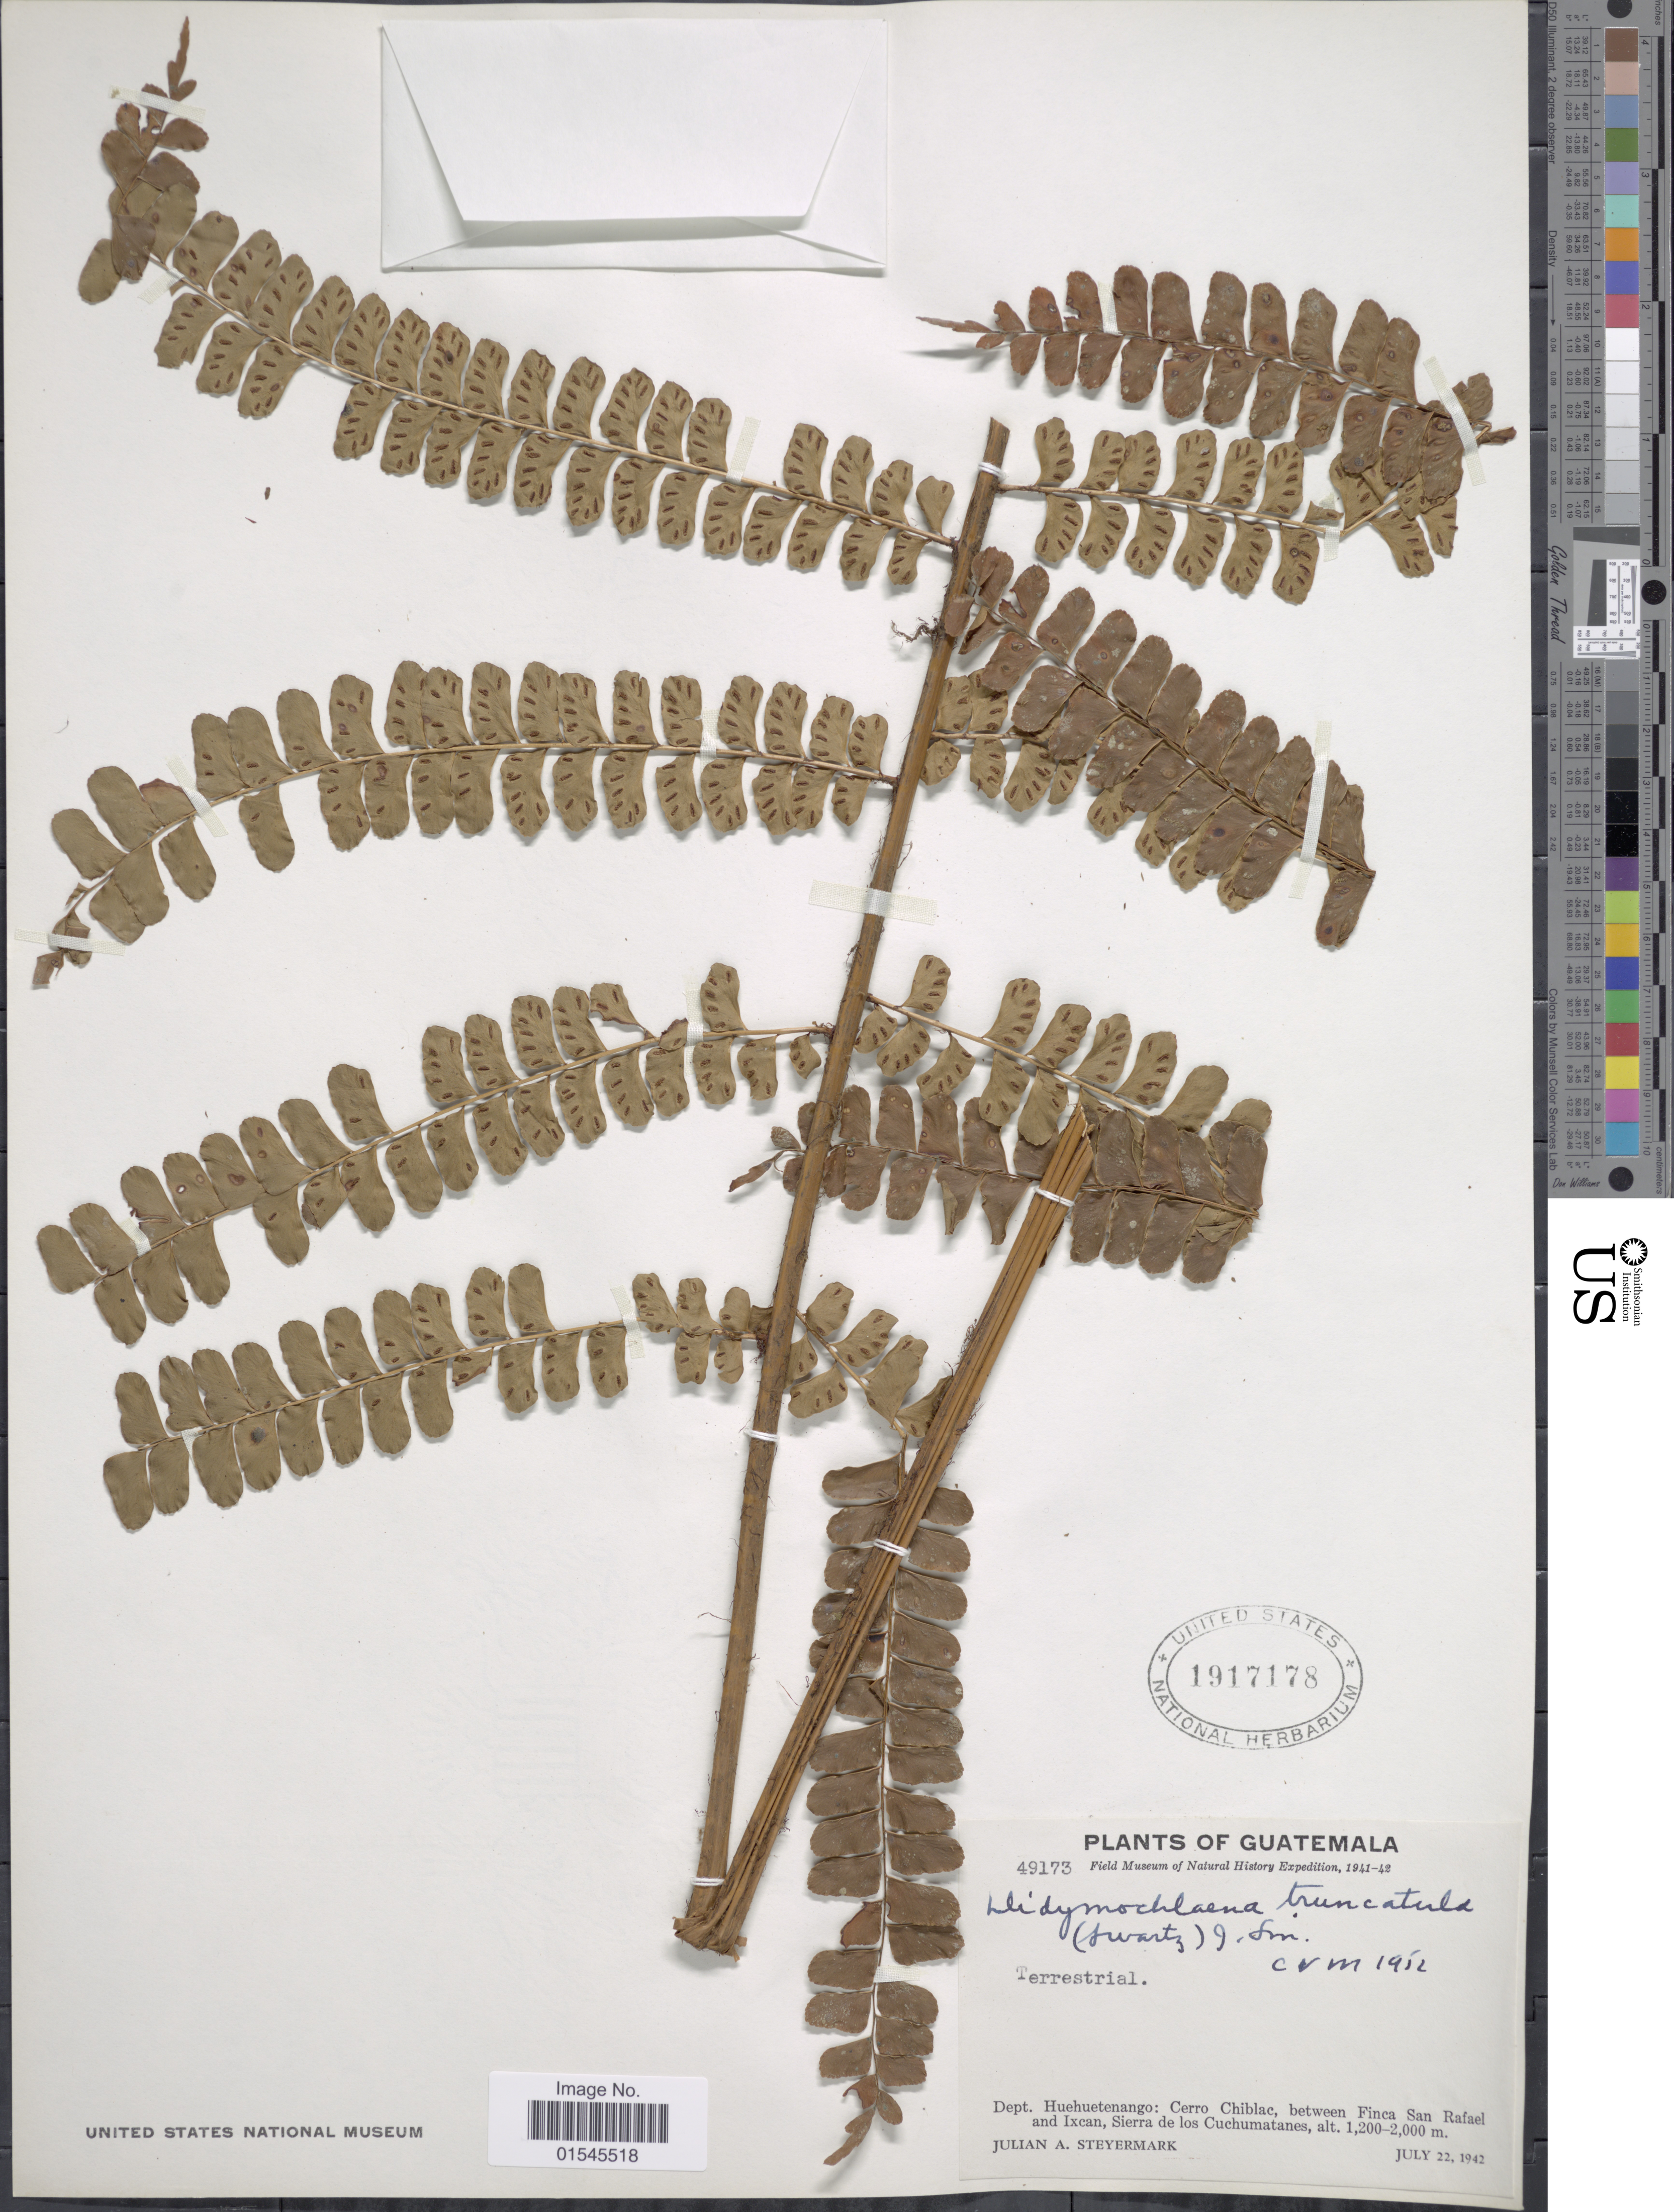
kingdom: Plantae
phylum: Tracheophyta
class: Polypodiopsida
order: Polypodiales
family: Didymochlaenaceae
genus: Didymochlaena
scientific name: Didymochlaena truncatula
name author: (Sw.) J. Sm.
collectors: J. Steyermark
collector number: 49173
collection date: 1942-07-22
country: Guatemala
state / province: Huehuetenango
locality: Guatemala. dept.: Hueheutenango: Cerro Chiblac, between Finca San Rafael and Ixcan, Sierra de los Cuchumatanes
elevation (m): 1200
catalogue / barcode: US 1917178